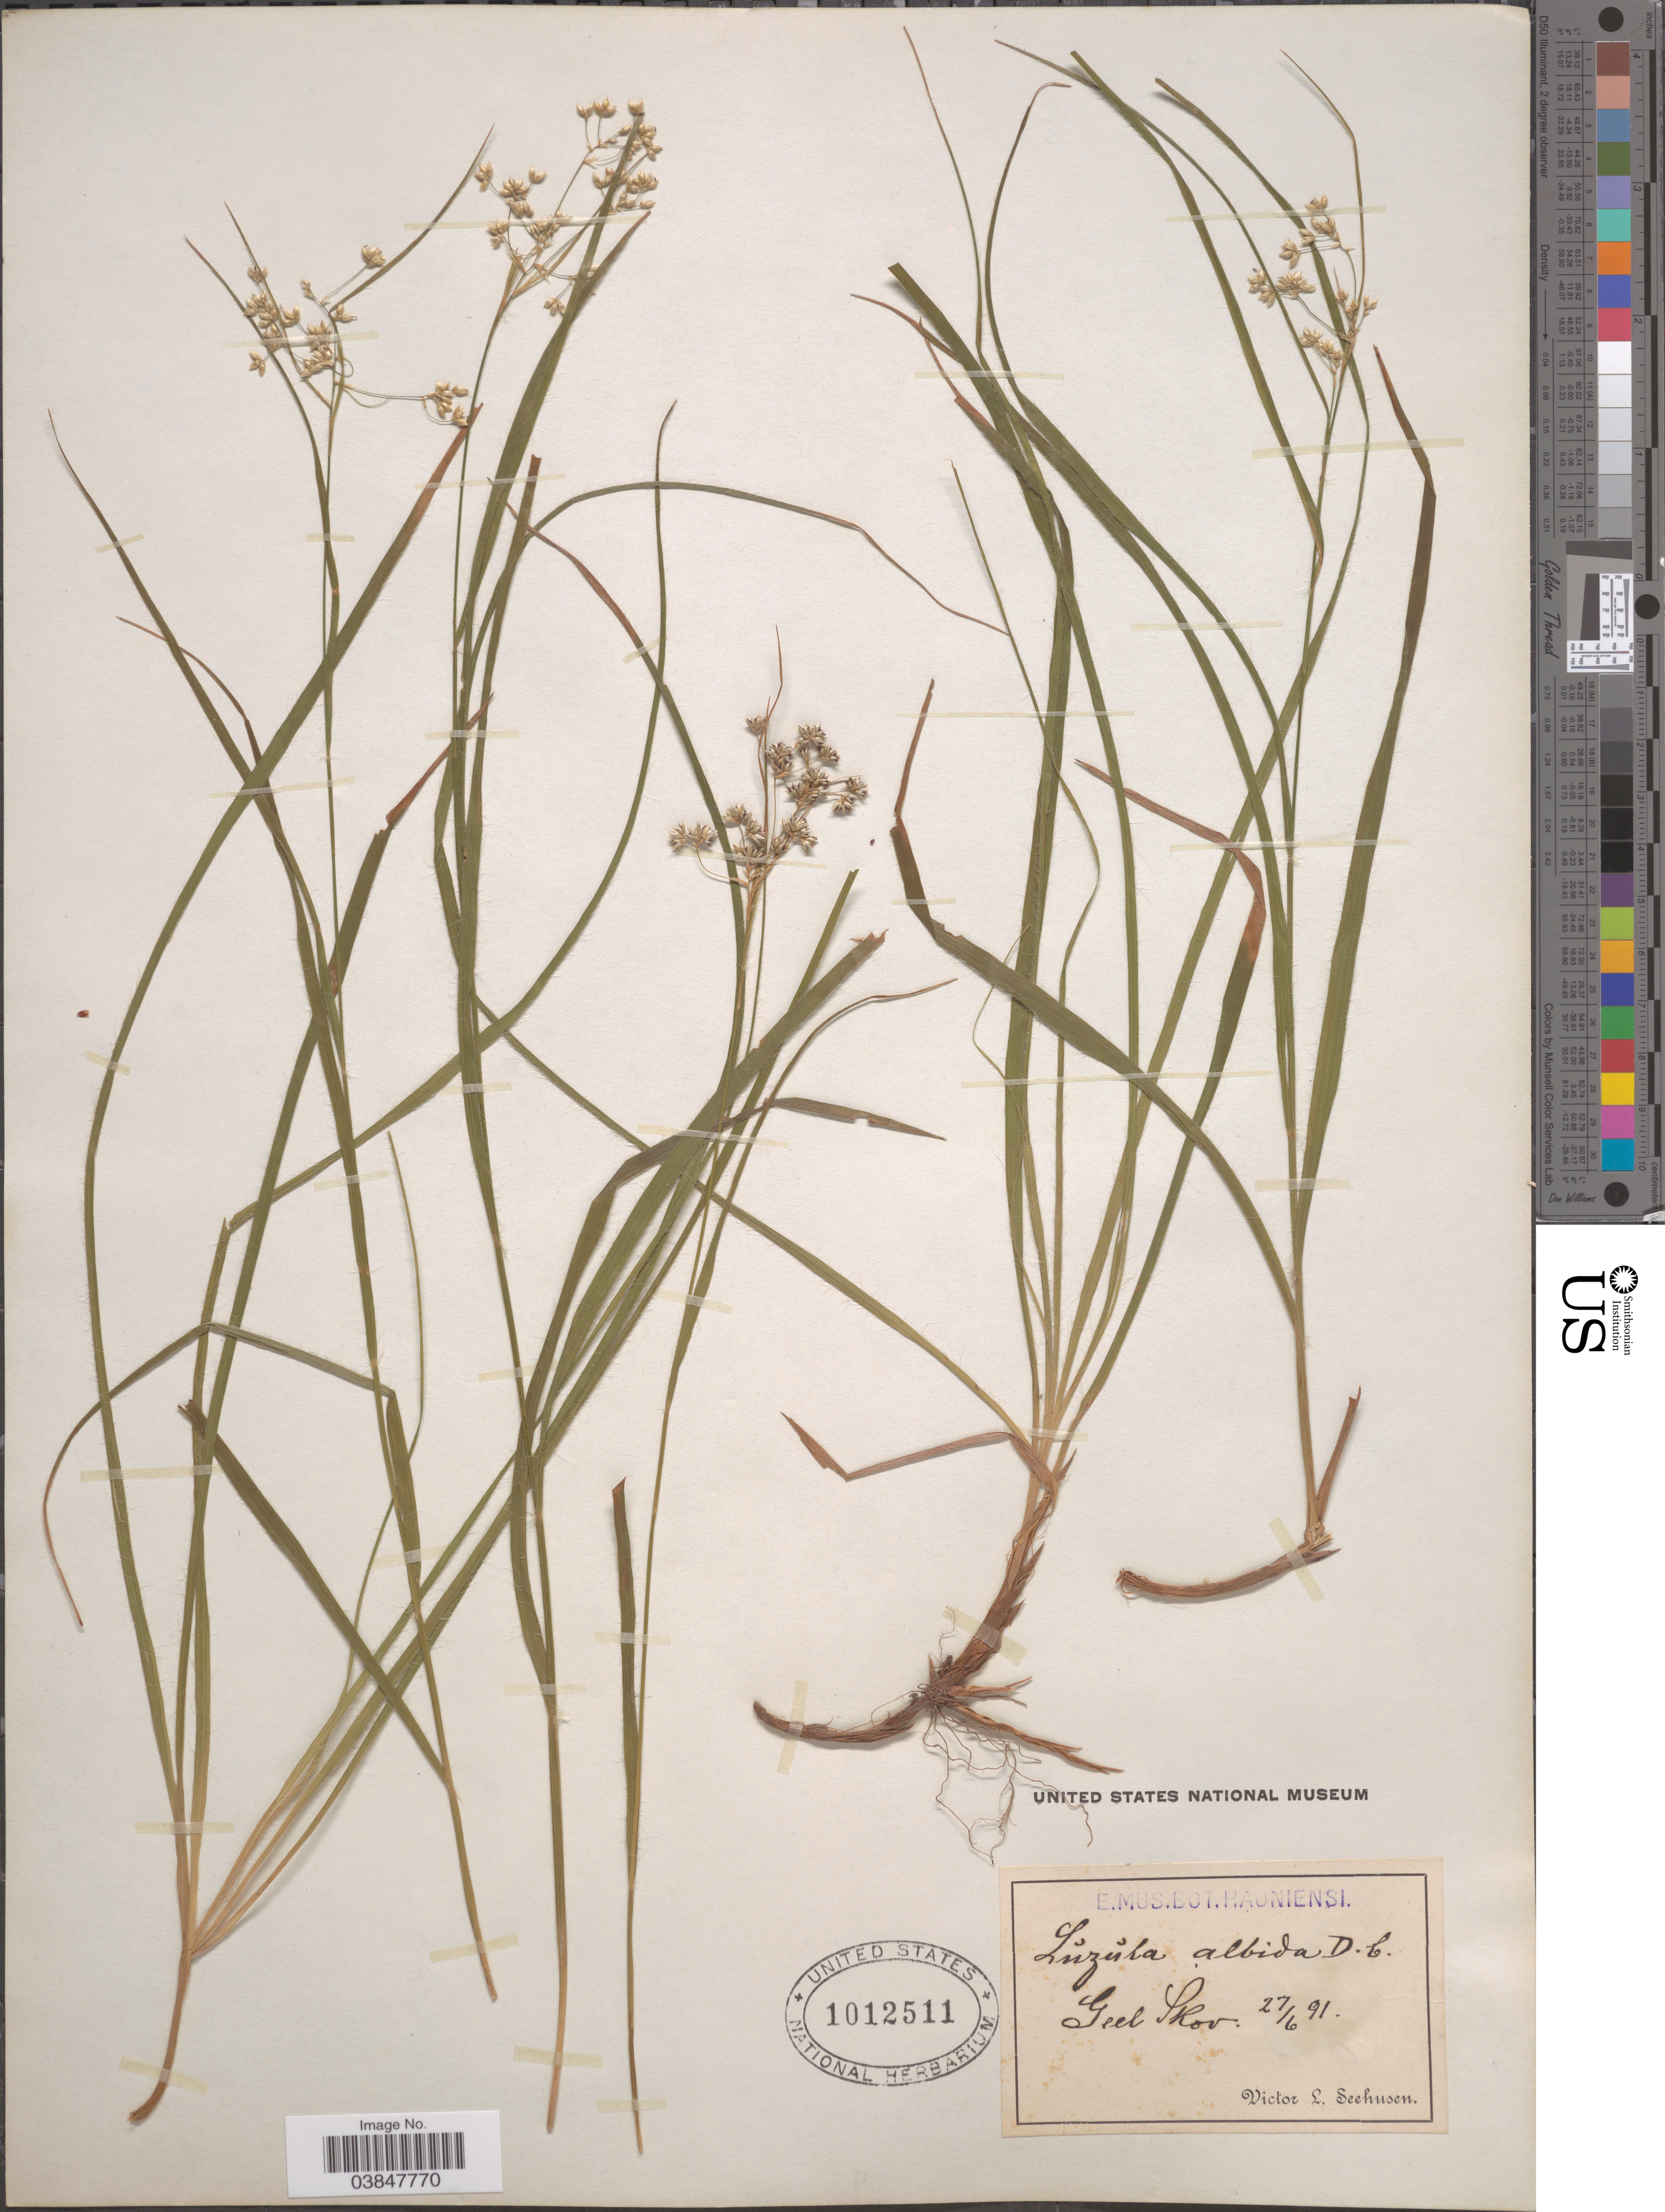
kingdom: Plantae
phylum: Tracheophyta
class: Liliopsida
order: Poales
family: Juncaceae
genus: Luzula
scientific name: Luzula albida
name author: (Hoffm.) DC.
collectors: V. Seehusen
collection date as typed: Transcribed d/m/y: 27/6/91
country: Denmark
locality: Geel Skov.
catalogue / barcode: US 1012511